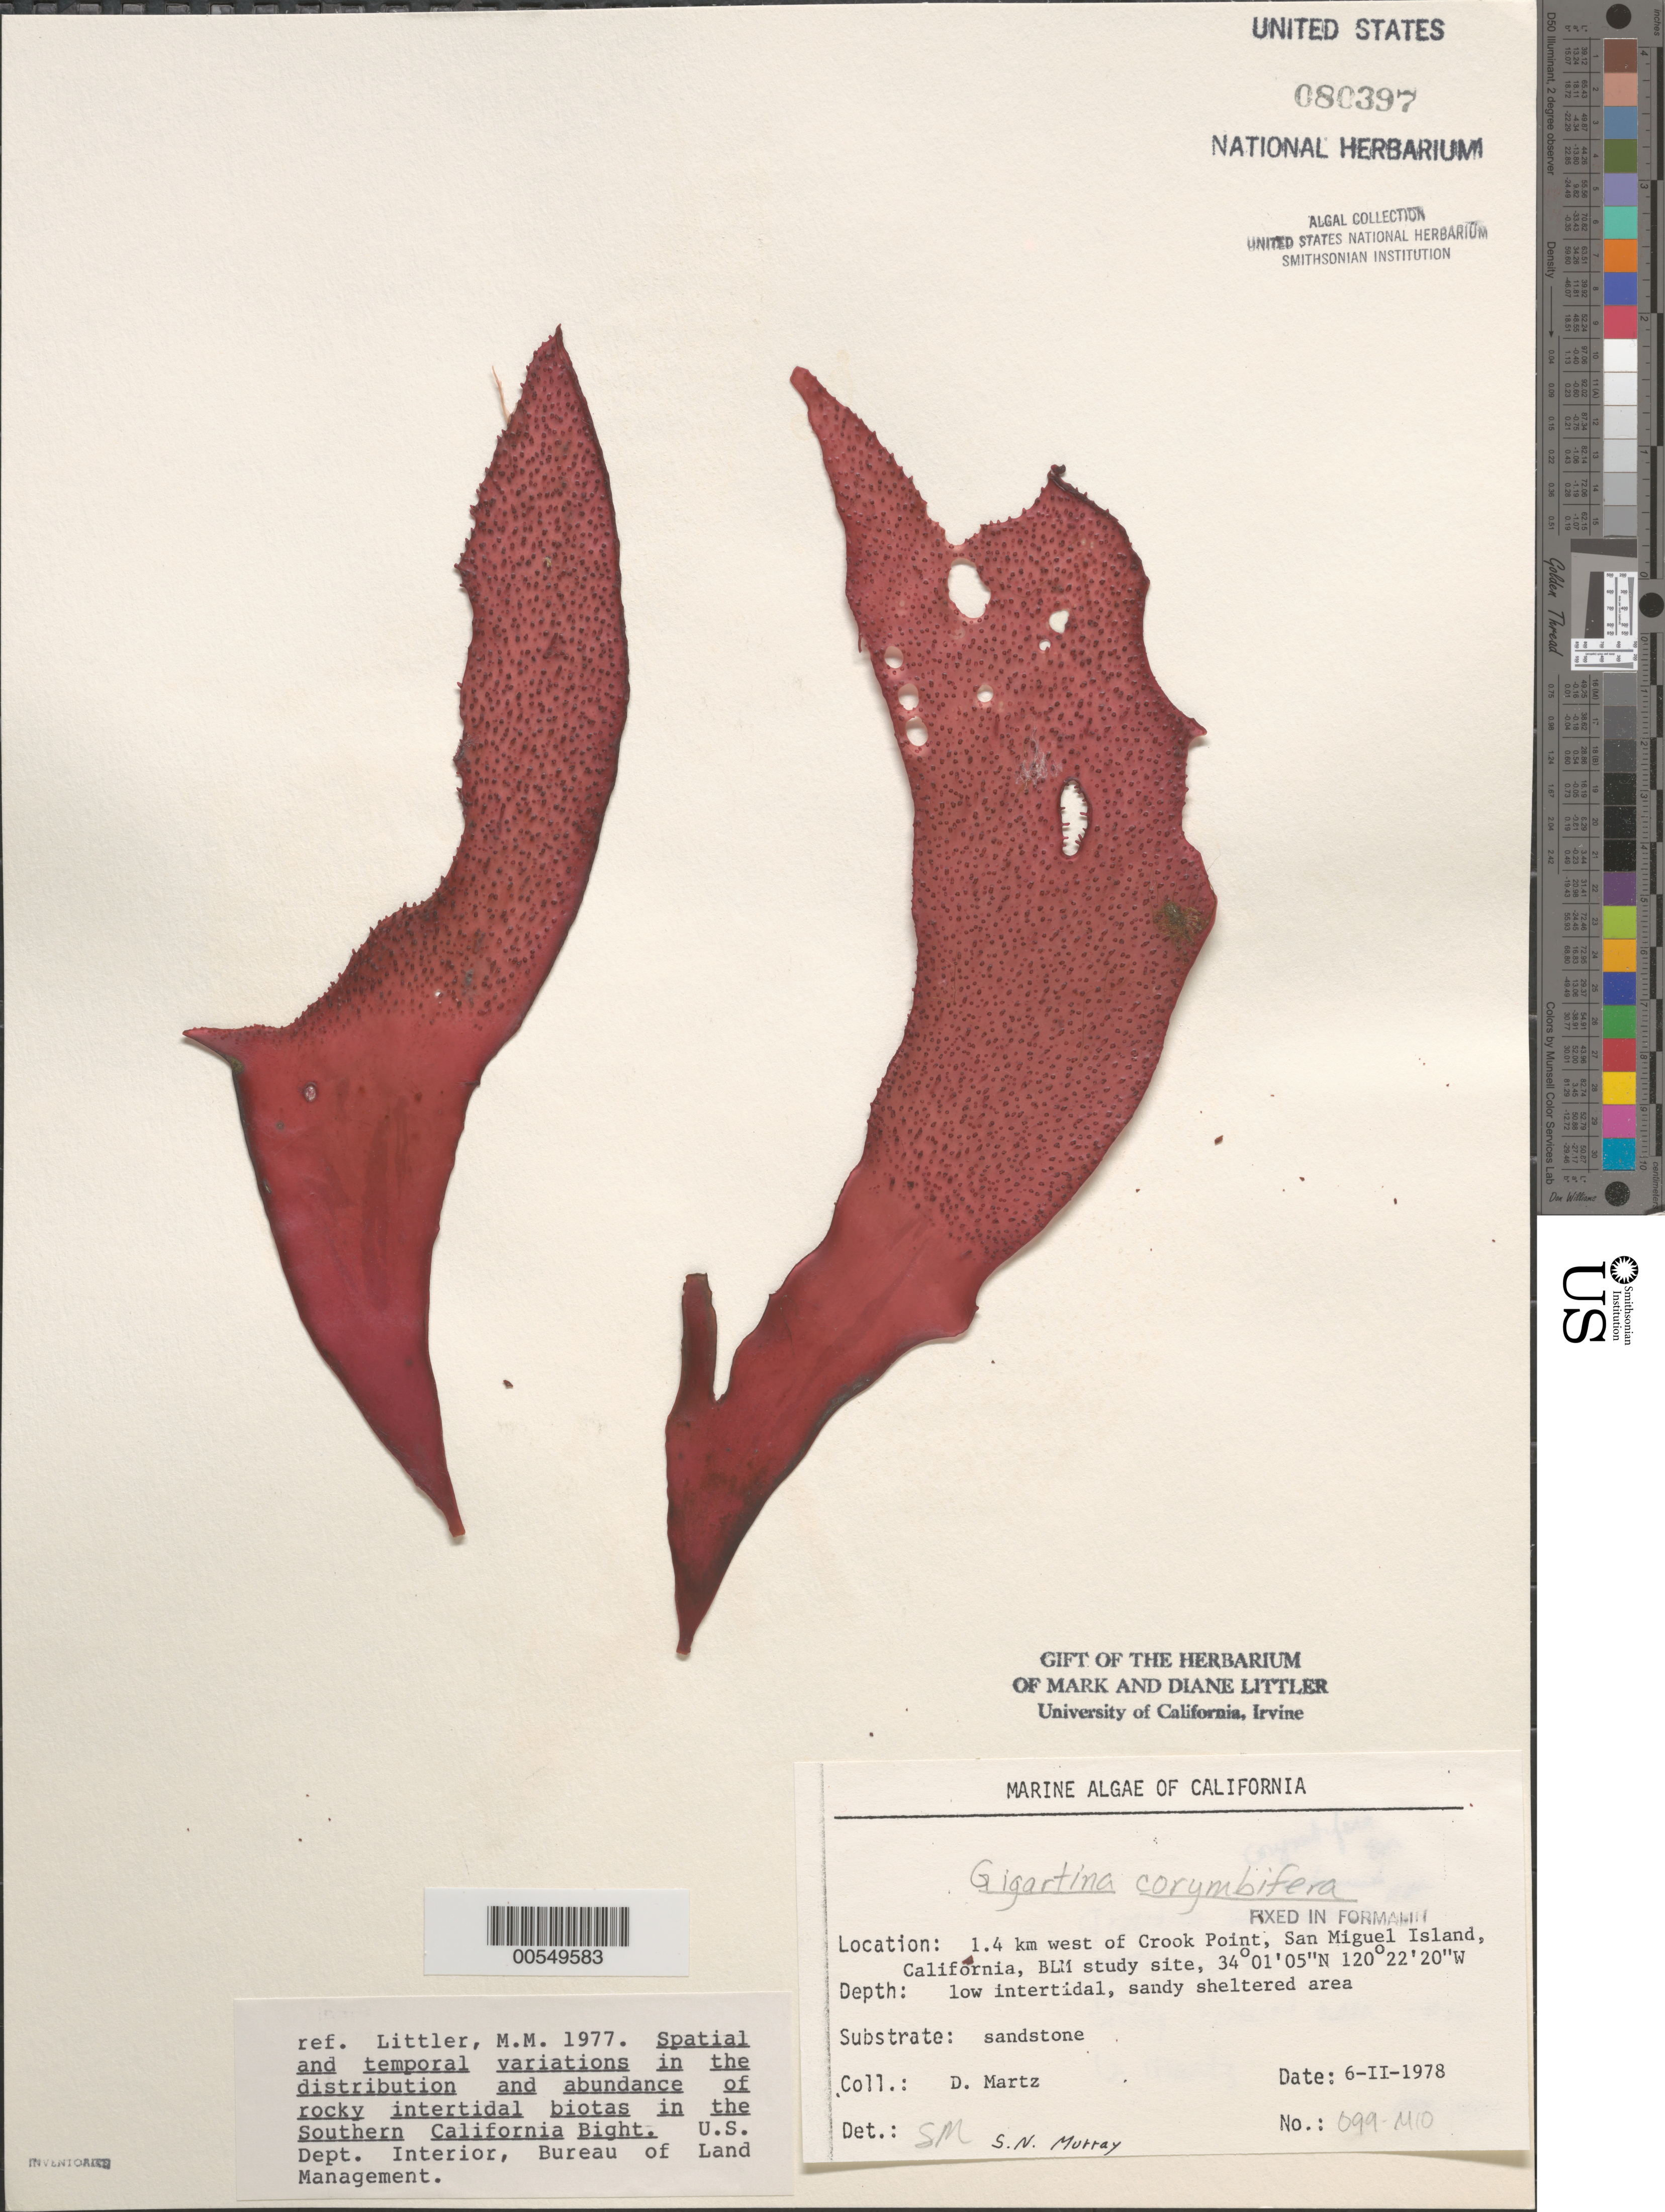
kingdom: Plantae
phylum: Rhodophyta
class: Florideophyceae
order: Gigartinales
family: Gigartinaceae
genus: Chondracanthus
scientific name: Chondracanthus corymbiferus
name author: (Kütz.) Guiry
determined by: Algae name updating Project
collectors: D. Martz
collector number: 099-mio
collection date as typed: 06 Feb 1978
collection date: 1978-02-06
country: United States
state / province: California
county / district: Santa Barbara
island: San Miguel Island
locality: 1.4 km north of Crook Point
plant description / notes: BLM-SOCALBIGHT Rocky Intertidal Survey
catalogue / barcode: US 80397